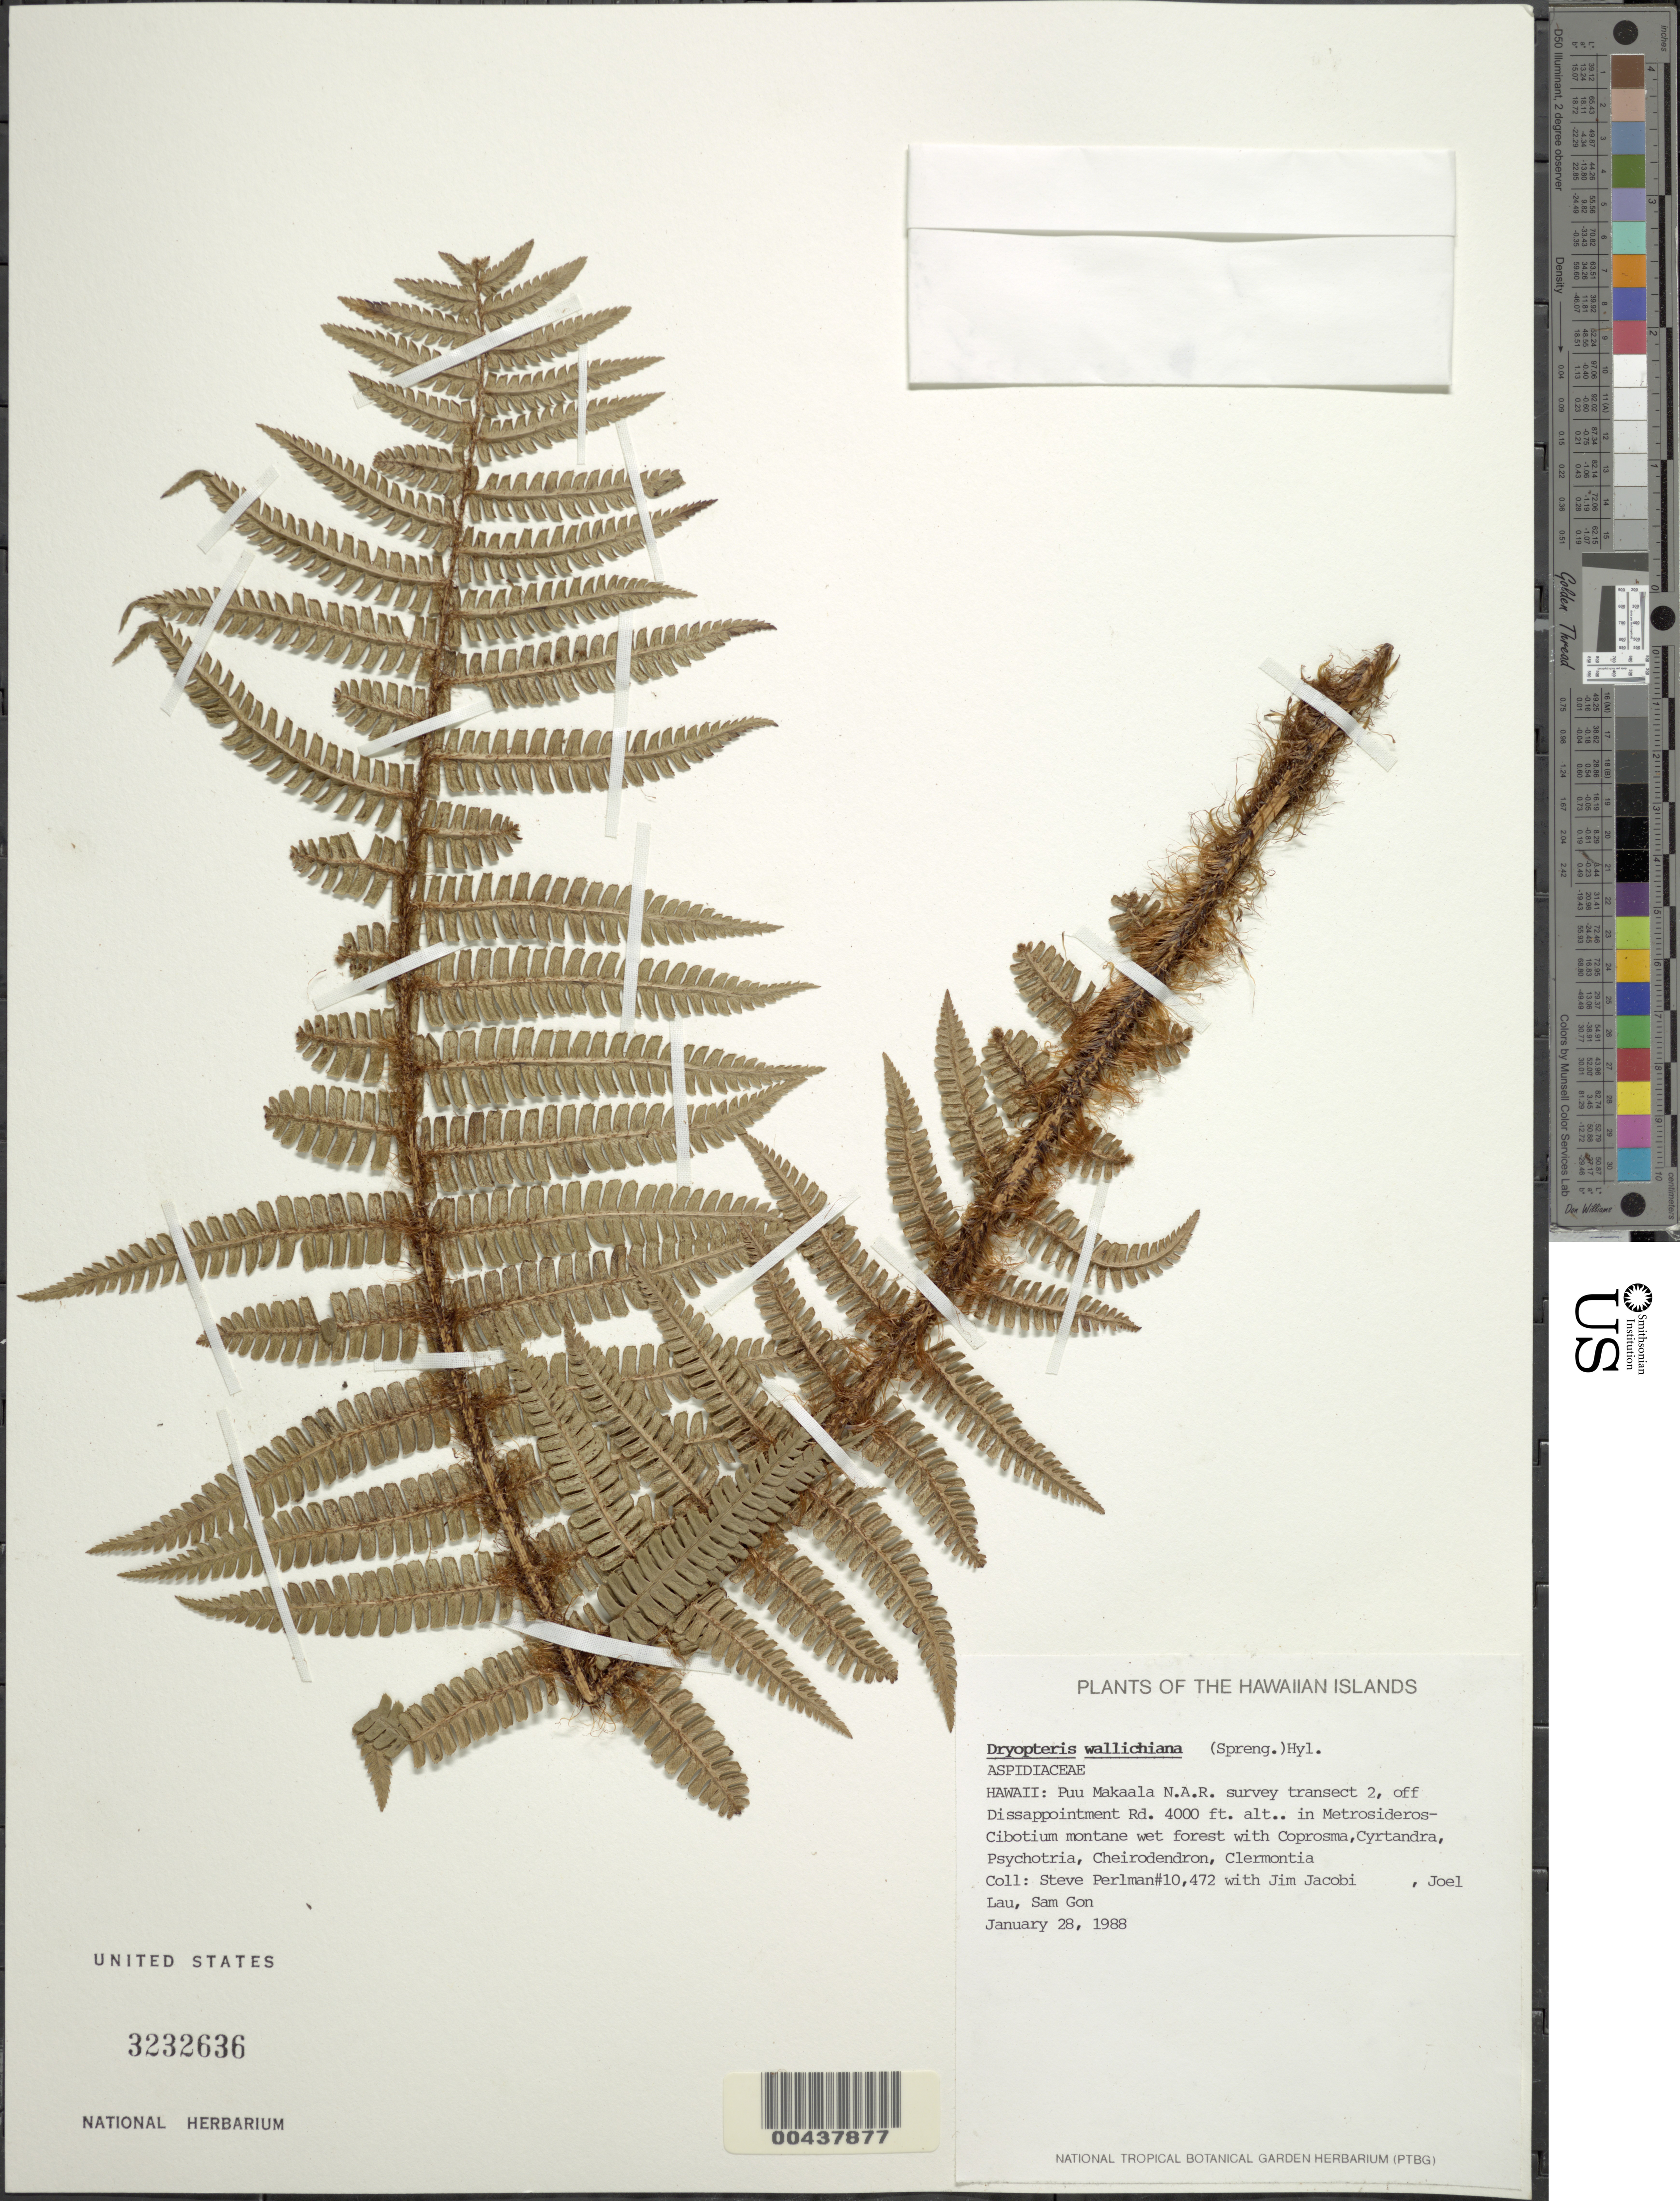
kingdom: Plantae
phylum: Tracheophyta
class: Polypodiopsida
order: Polypodiales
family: Dryopteridaceae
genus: Dryopteris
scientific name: Dryopteris wallichiana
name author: (Spreng.) Hyl.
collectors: S. P. Perlman, J. Jacobi, J. Lau & S. Gon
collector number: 10472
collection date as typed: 28 Jan 1988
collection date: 1988-01-28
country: United States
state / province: Hawaii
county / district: Hawaii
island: Hawaii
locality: Puu Makaala N.A.R. survey transect 2, off Dissapointment Rd.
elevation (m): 1219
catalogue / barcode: US 3232636